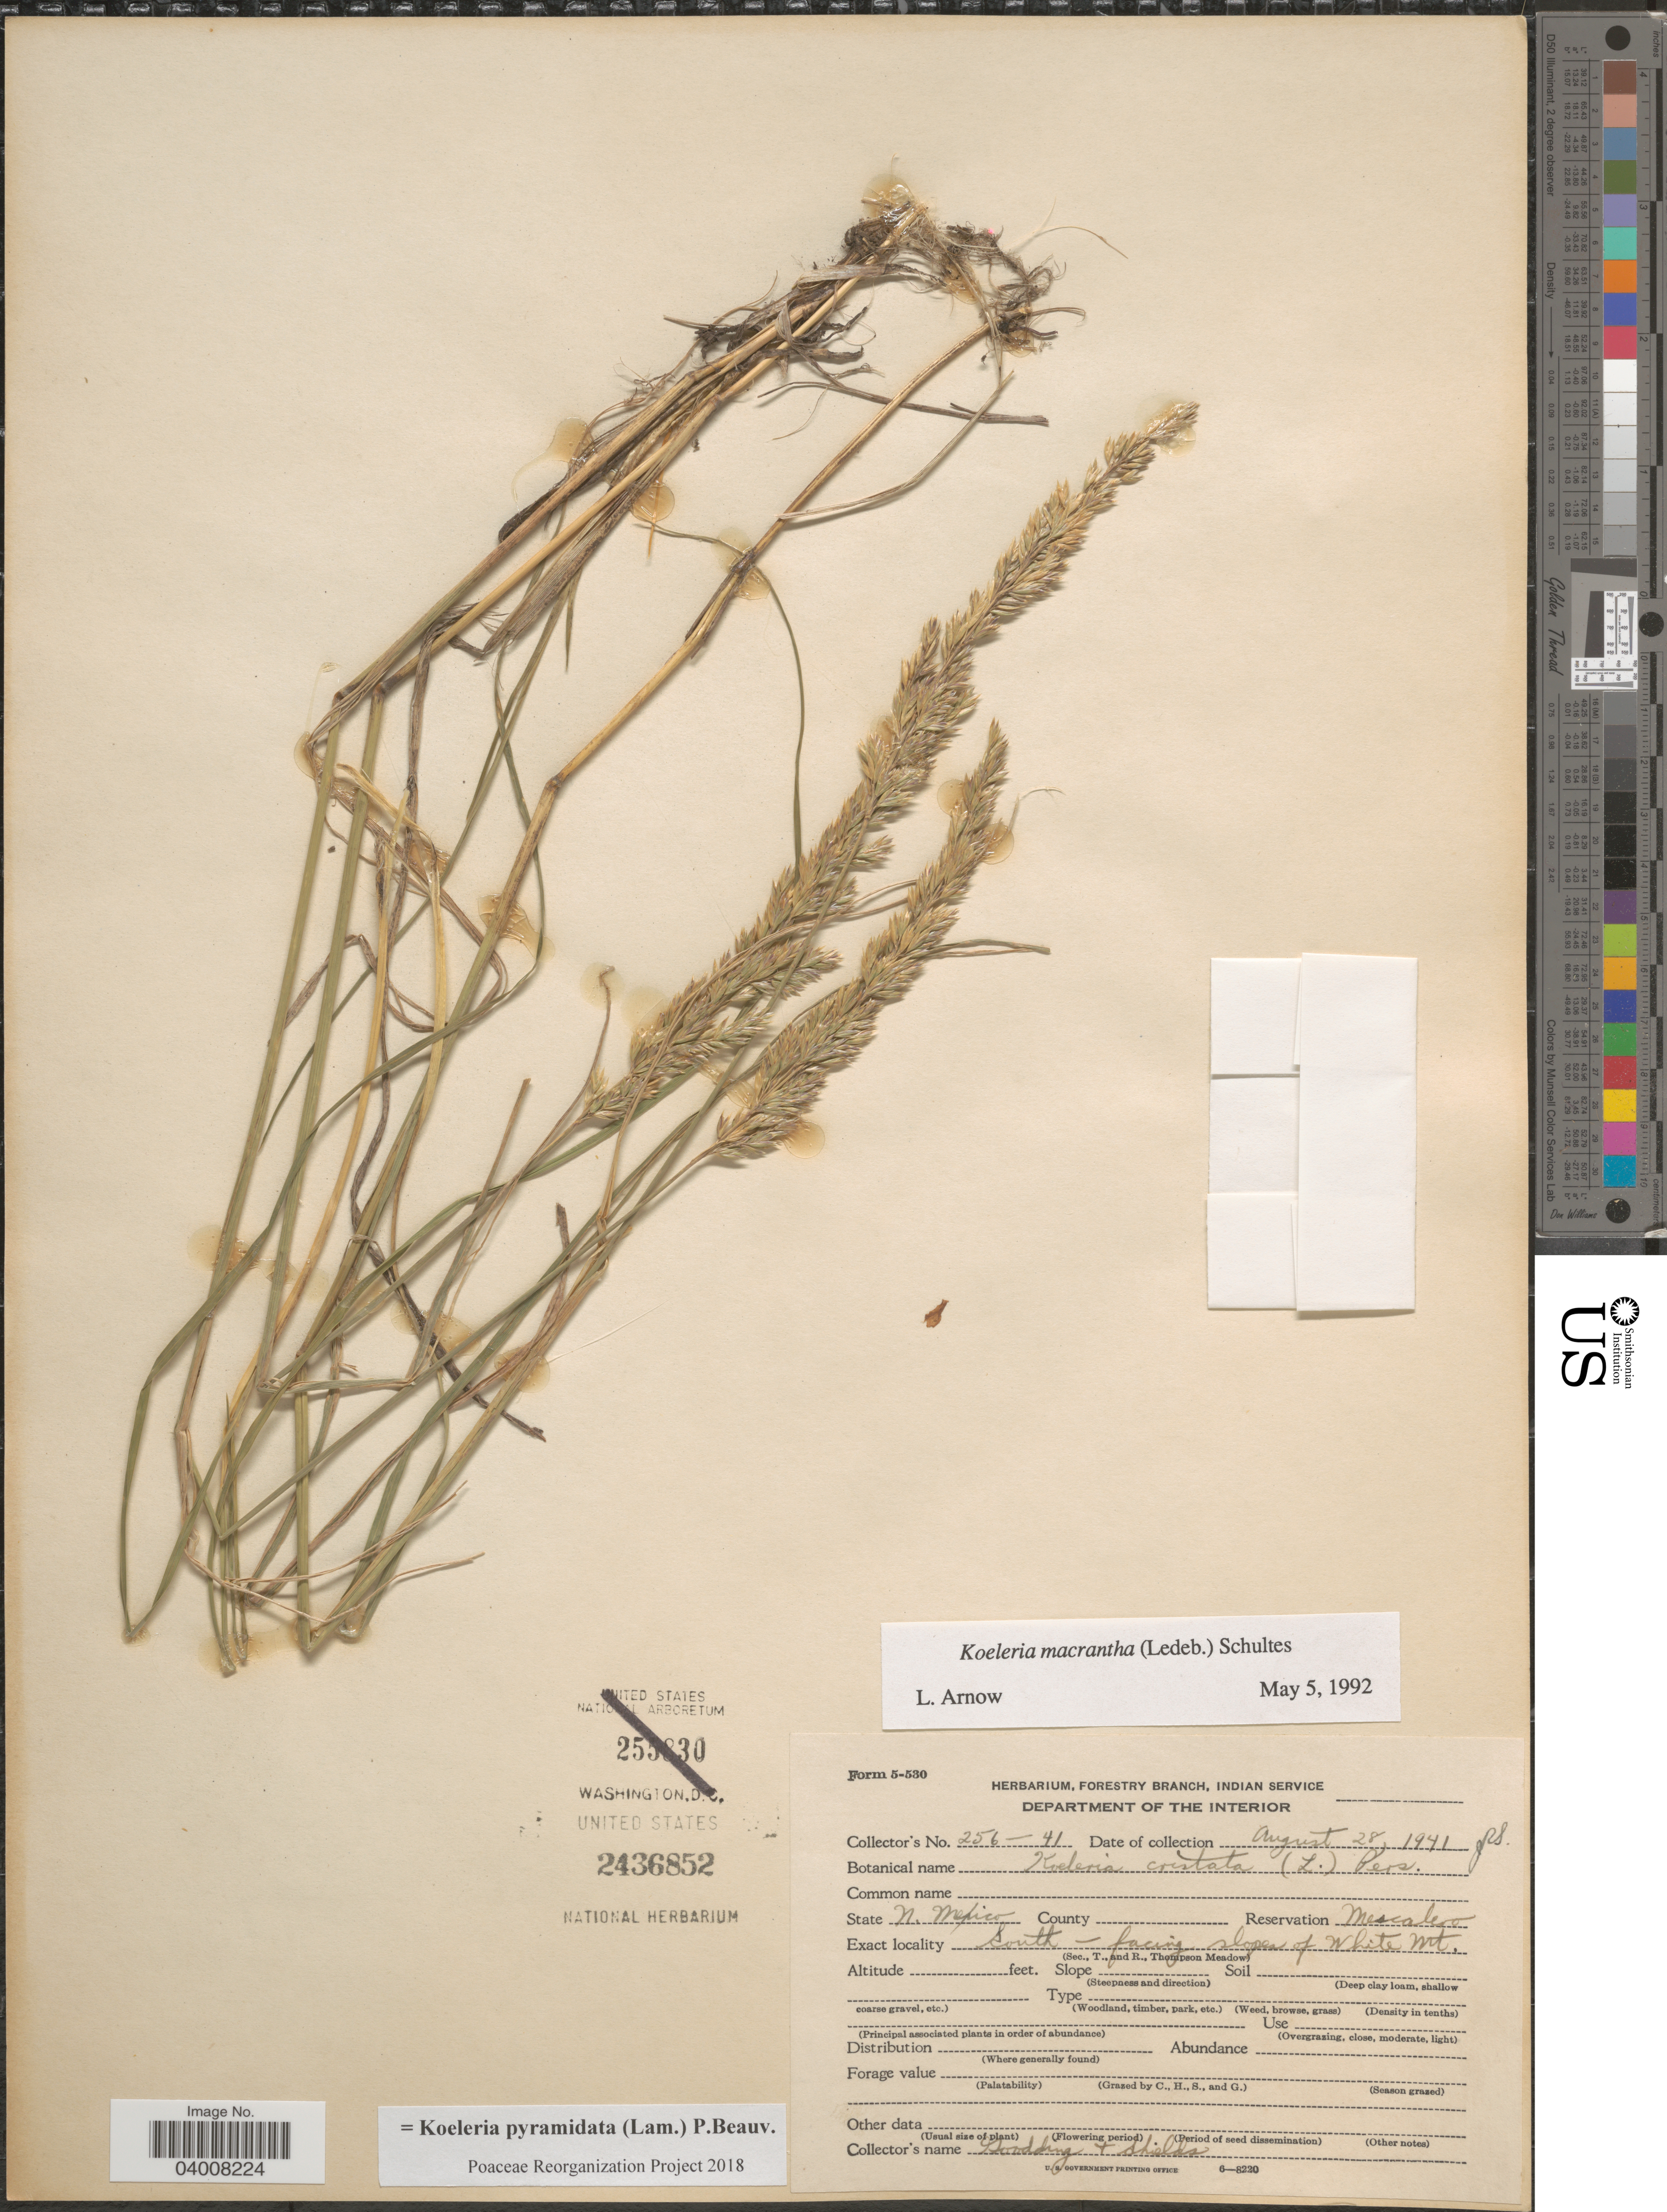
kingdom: Plantae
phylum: Tracheophyta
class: Liliopsida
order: Poales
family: Poaceae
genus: Koeleria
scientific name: Koeleria pyramidata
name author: (Lam.) P. Beauv.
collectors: Goodding & Shields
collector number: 256-41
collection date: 1941-08-28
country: United States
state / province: New Mexico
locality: Reservation Mescalero. South - facing slopes of White Mt.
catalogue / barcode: US 2436852